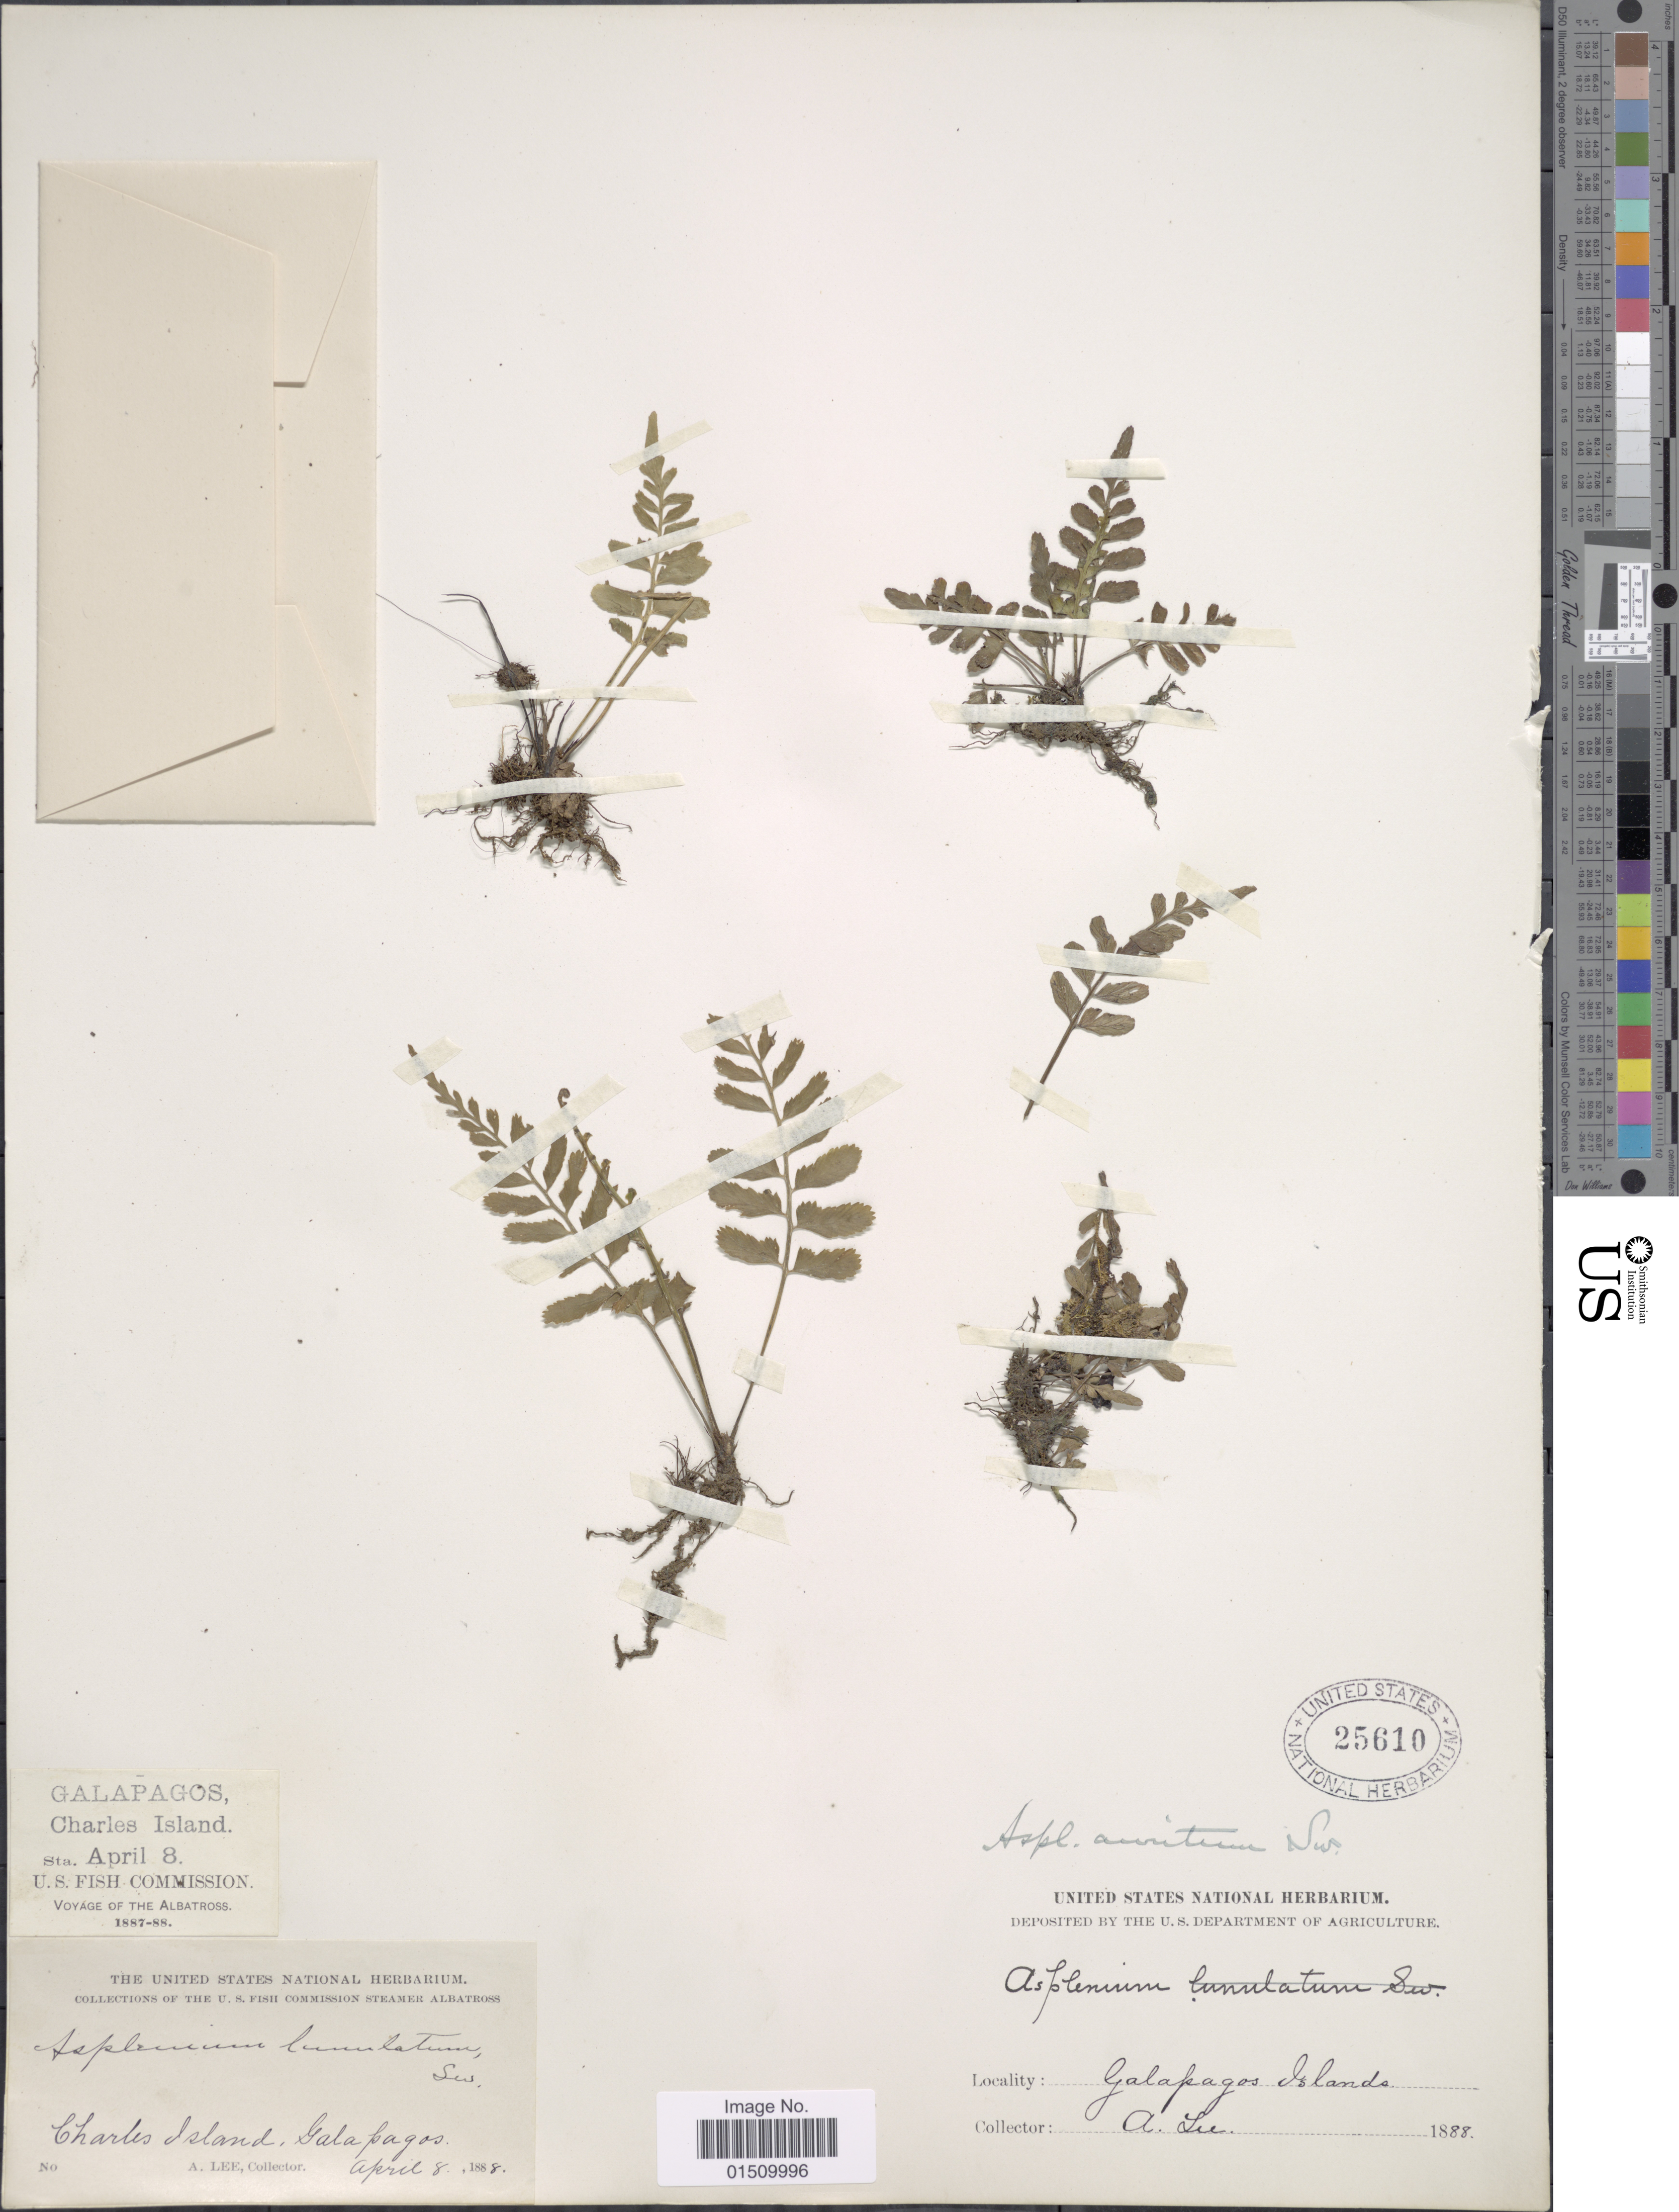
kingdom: Plantae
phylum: Tracheophyta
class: Polypodiopsida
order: Polypodiales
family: Aspleniaceae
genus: Asplenium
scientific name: Asplenium auritum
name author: Sw.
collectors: A. Lee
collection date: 1888-04-08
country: Ecuador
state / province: Colón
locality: Galapagos Islands, Charles Island.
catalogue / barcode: US 25610